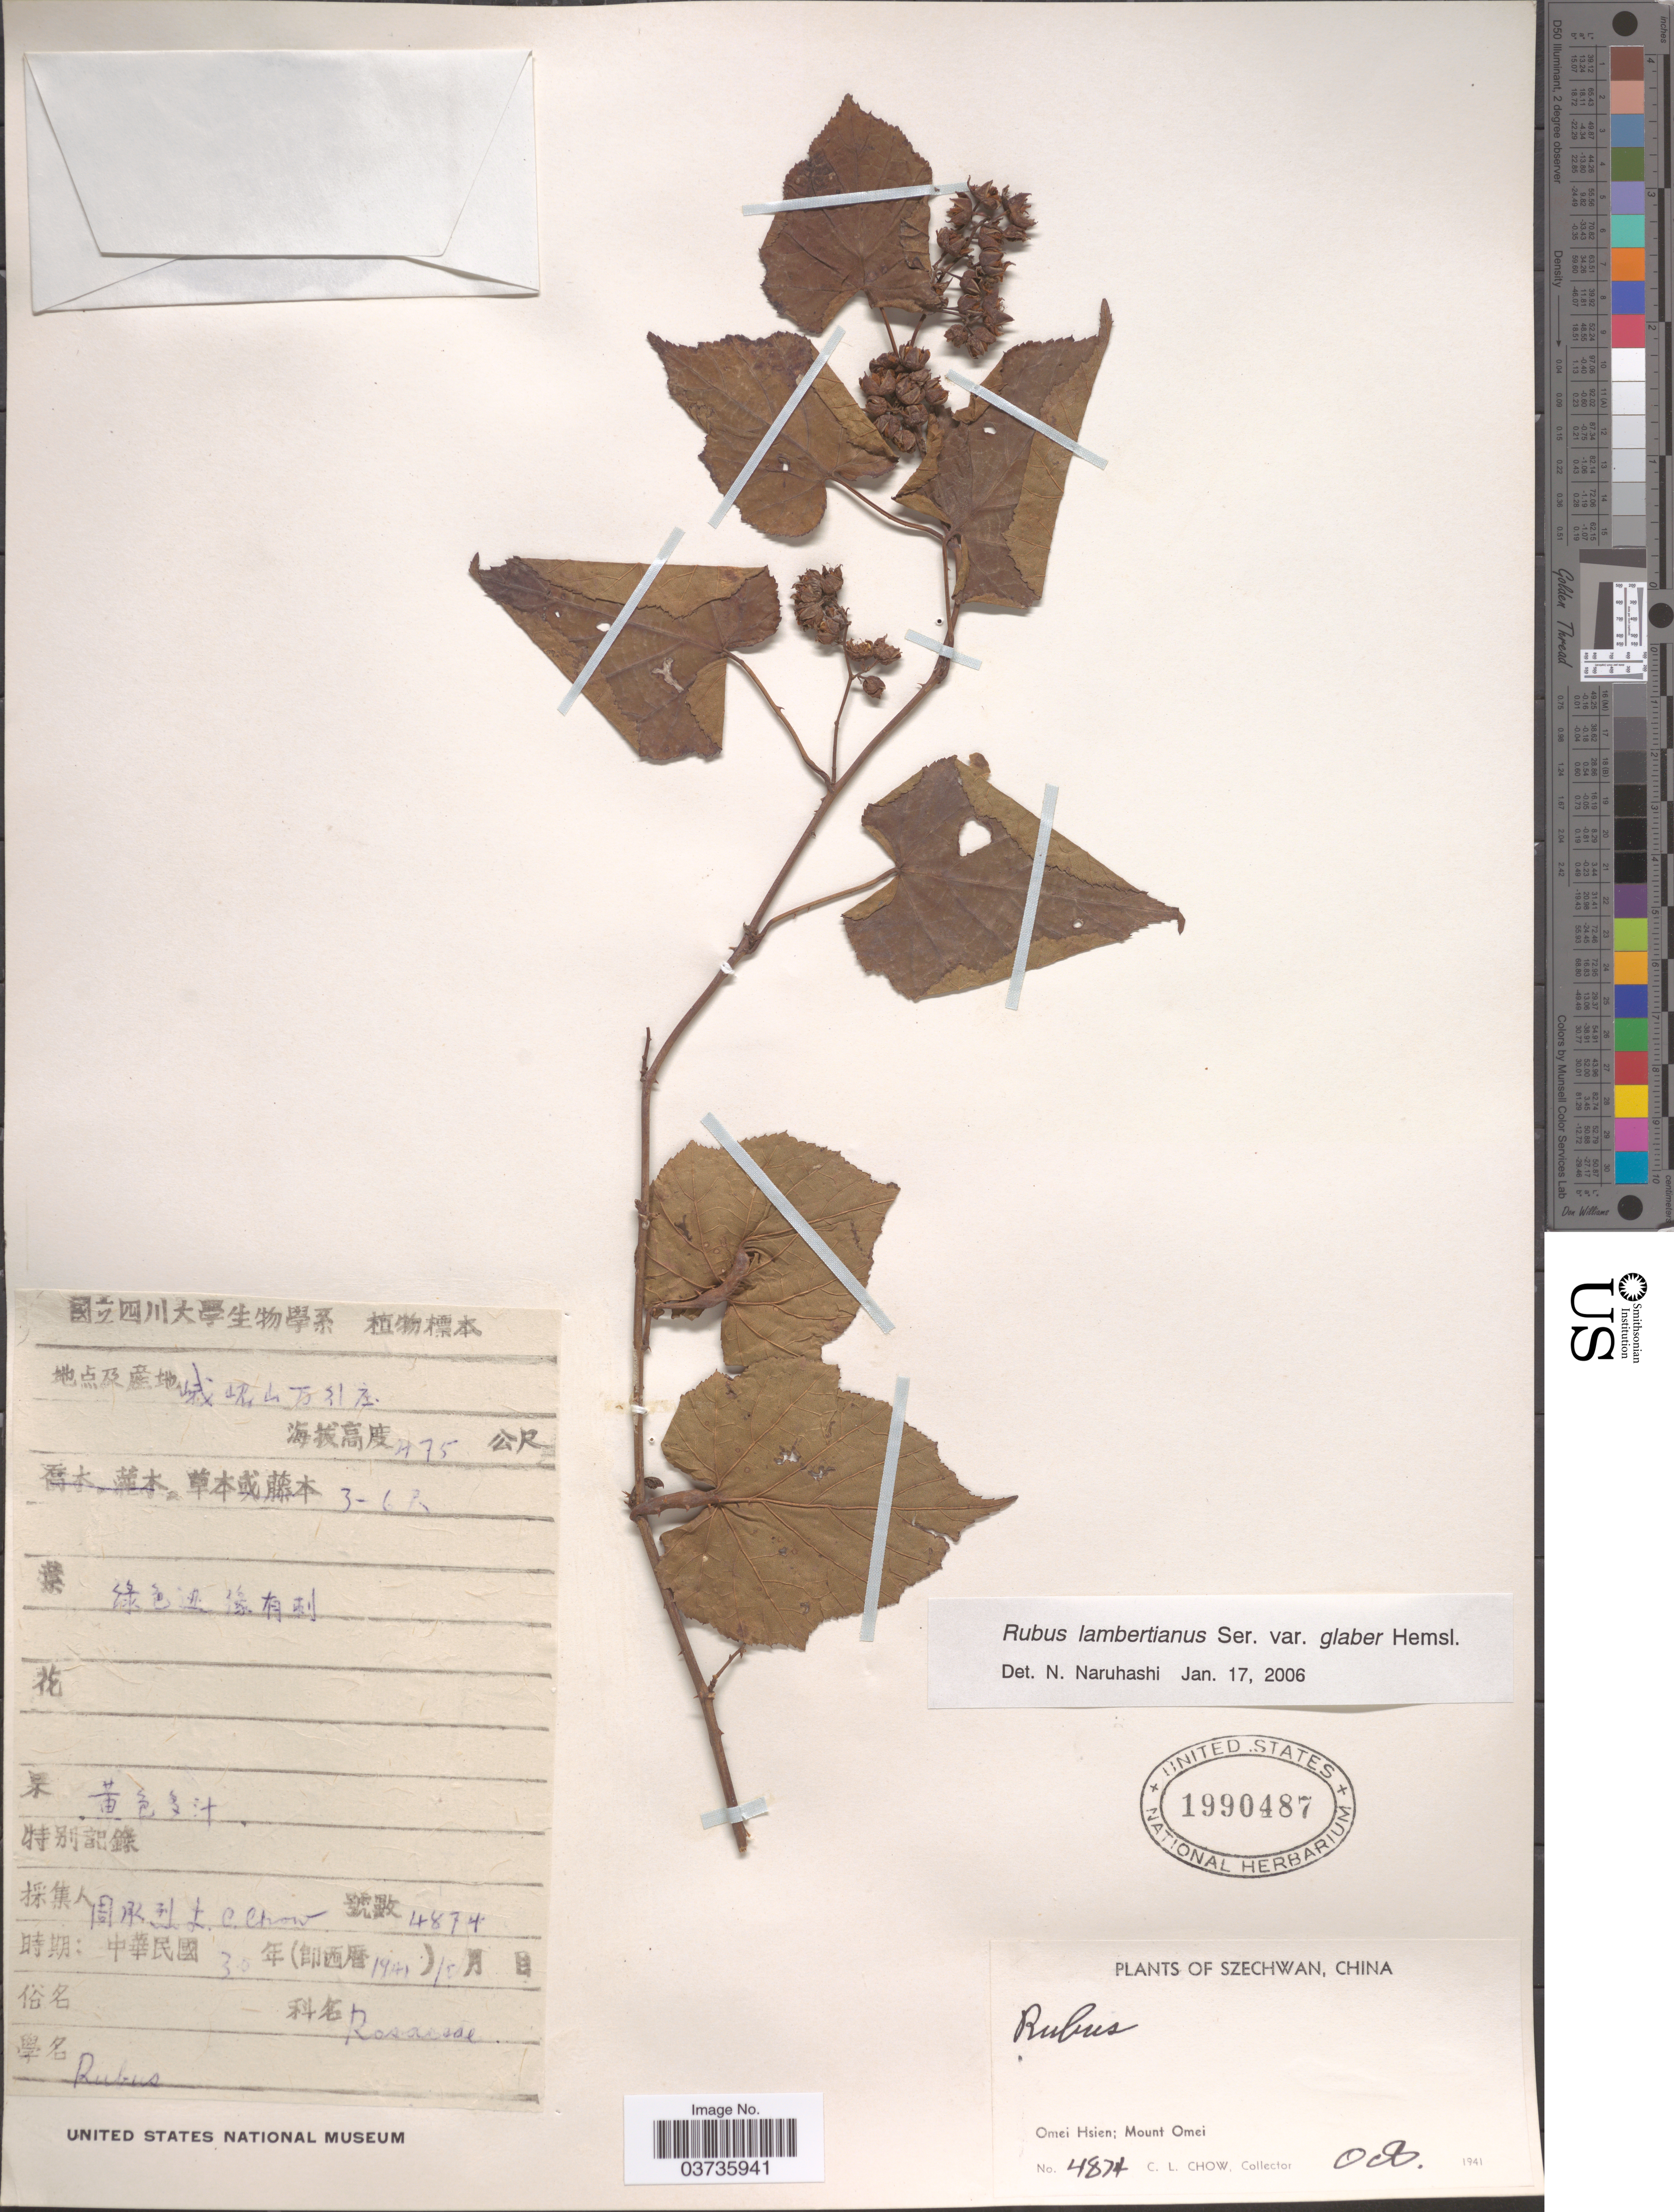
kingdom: Plantae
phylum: Tracheophyta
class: Magnoliopsida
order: Rosales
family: Rosaceae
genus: Rubus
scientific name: Rubus lambertianus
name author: Ser.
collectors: C. Chow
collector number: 4874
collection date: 1941-10-30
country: China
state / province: Sichuan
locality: Szechwan. Omei Hsien; Mount Omei.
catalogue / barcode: US 1990487